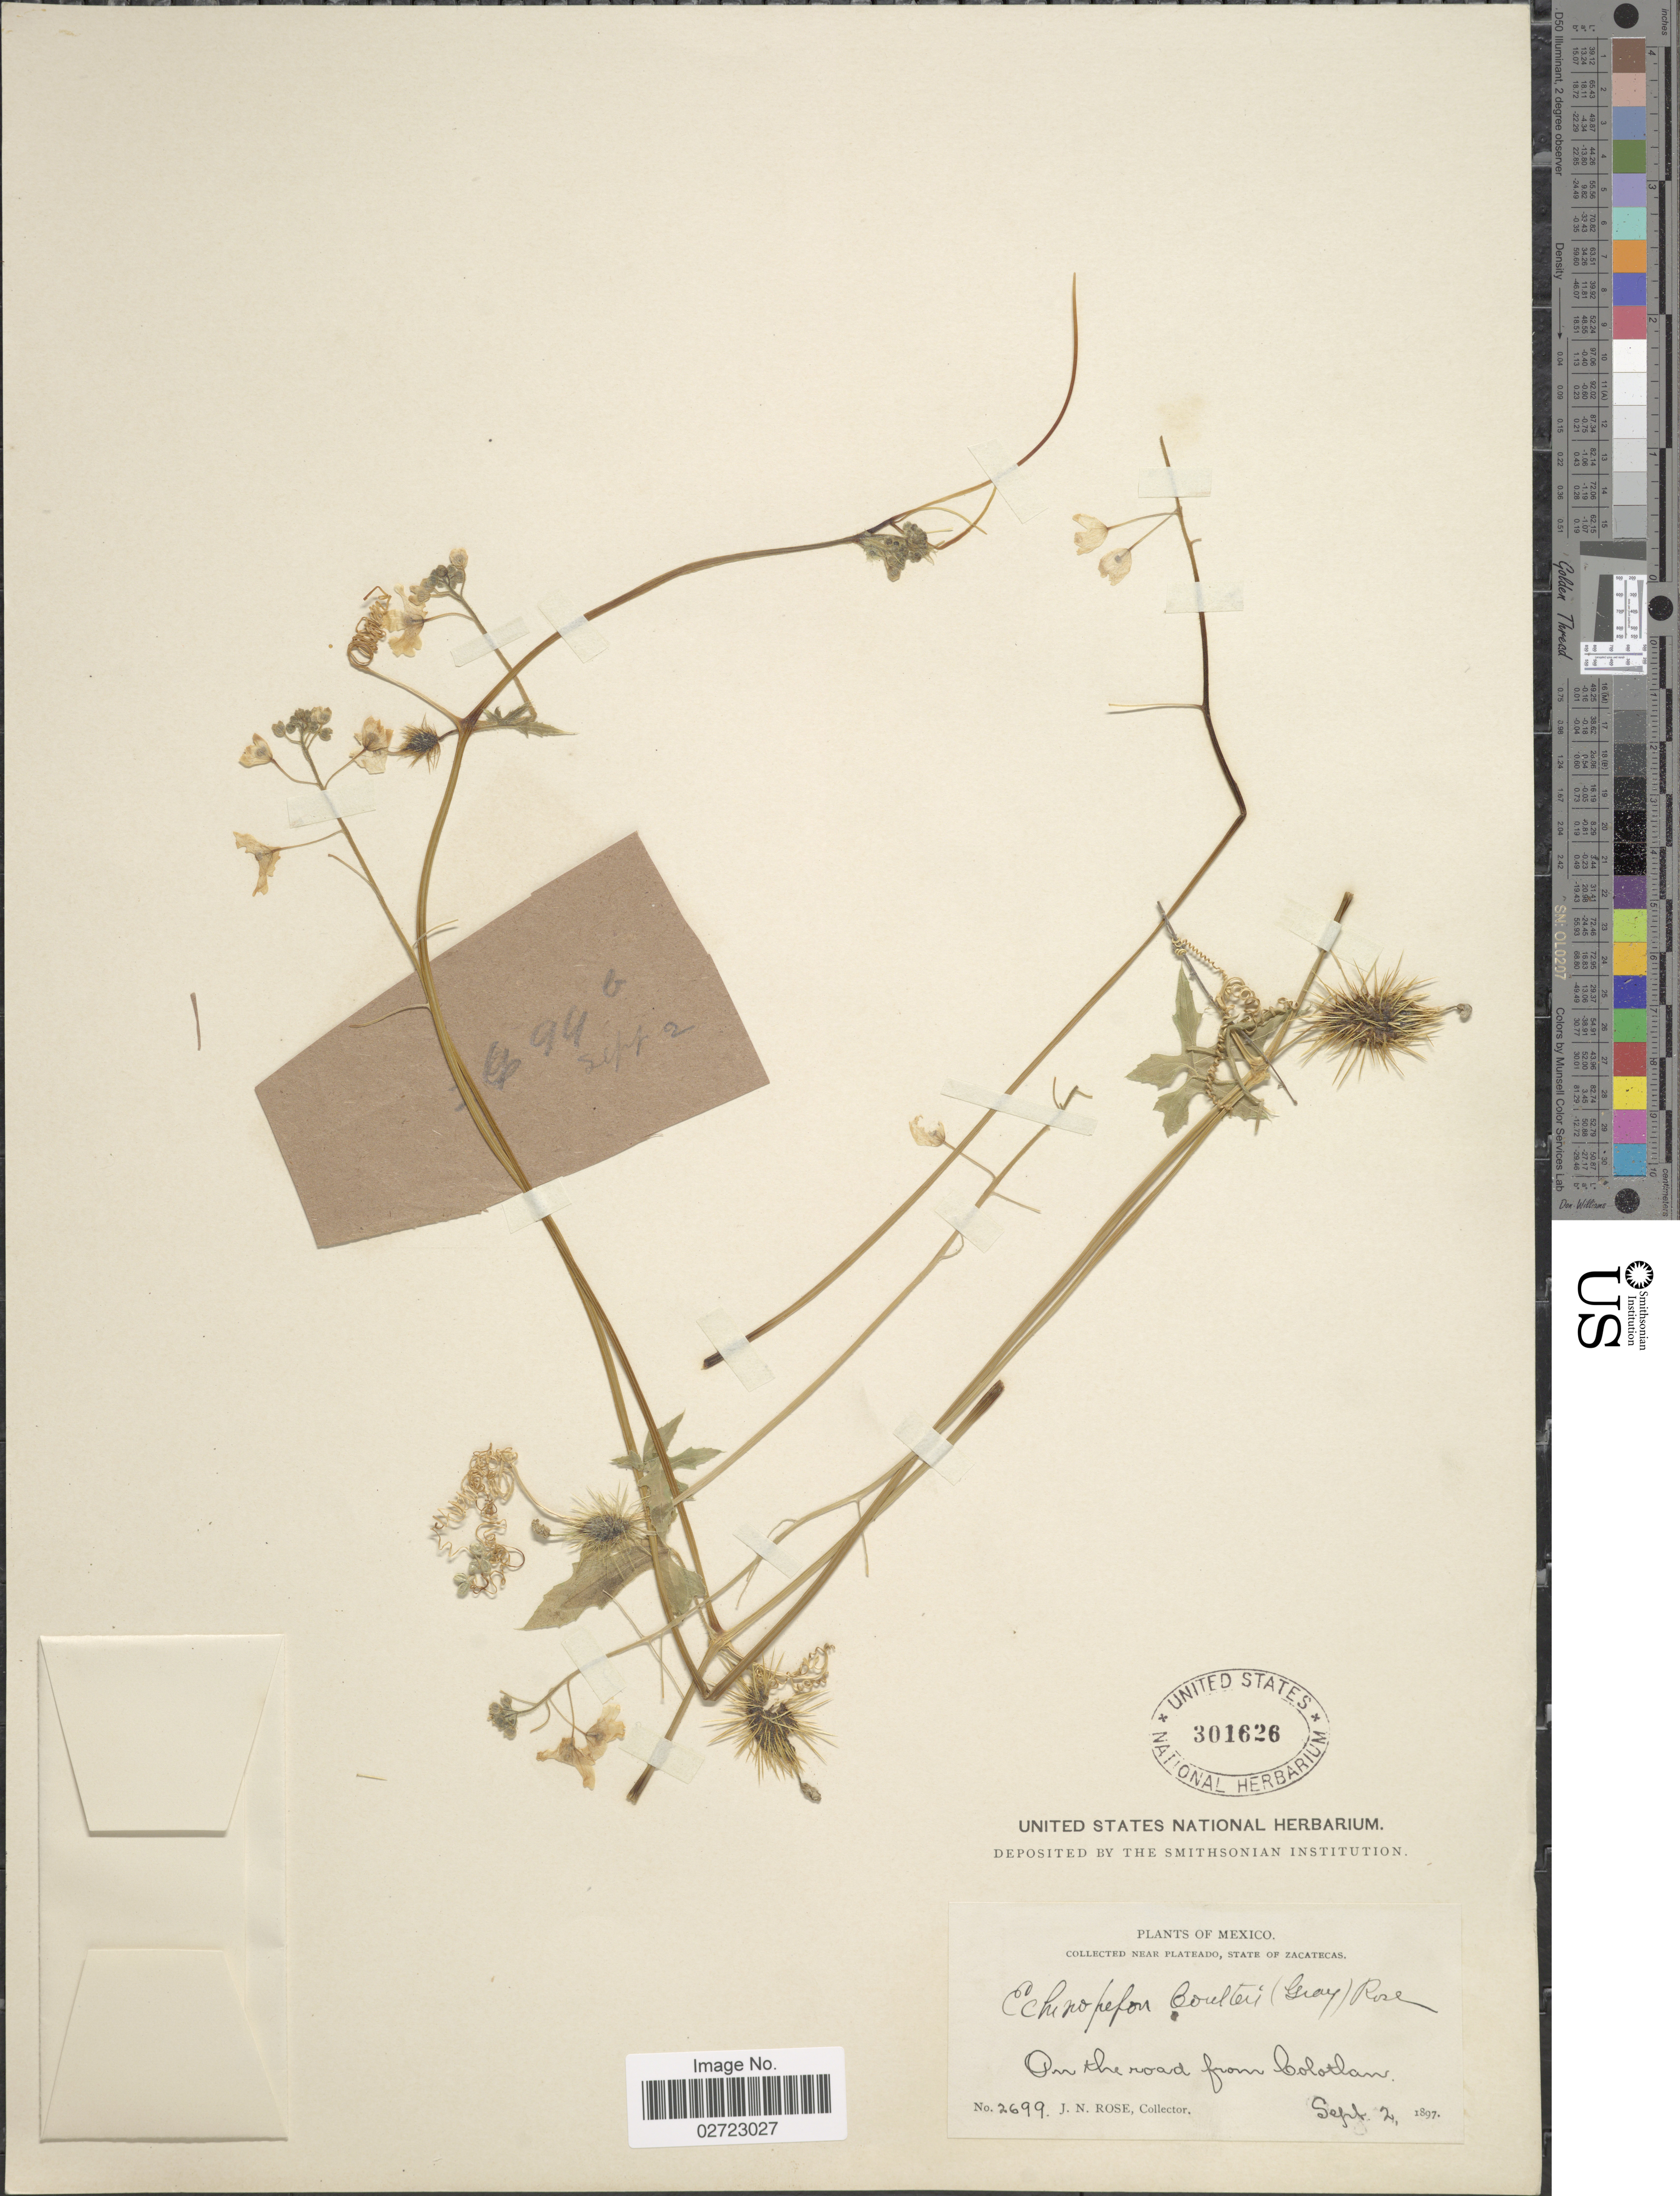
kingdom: Plantae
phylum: Tracheophyta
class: Magnoliopsida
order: Cucurbitales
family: Cucurbitaceae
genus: Echinopepon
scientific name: Echinopepon coulteri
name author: (A. Gray) Rose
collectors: J. N. Rose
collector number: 2699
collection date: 1897-09-02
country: Mexico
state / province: Zacatecas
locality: Near Plateados, on the road from Colotlan.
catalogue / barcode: US 301626